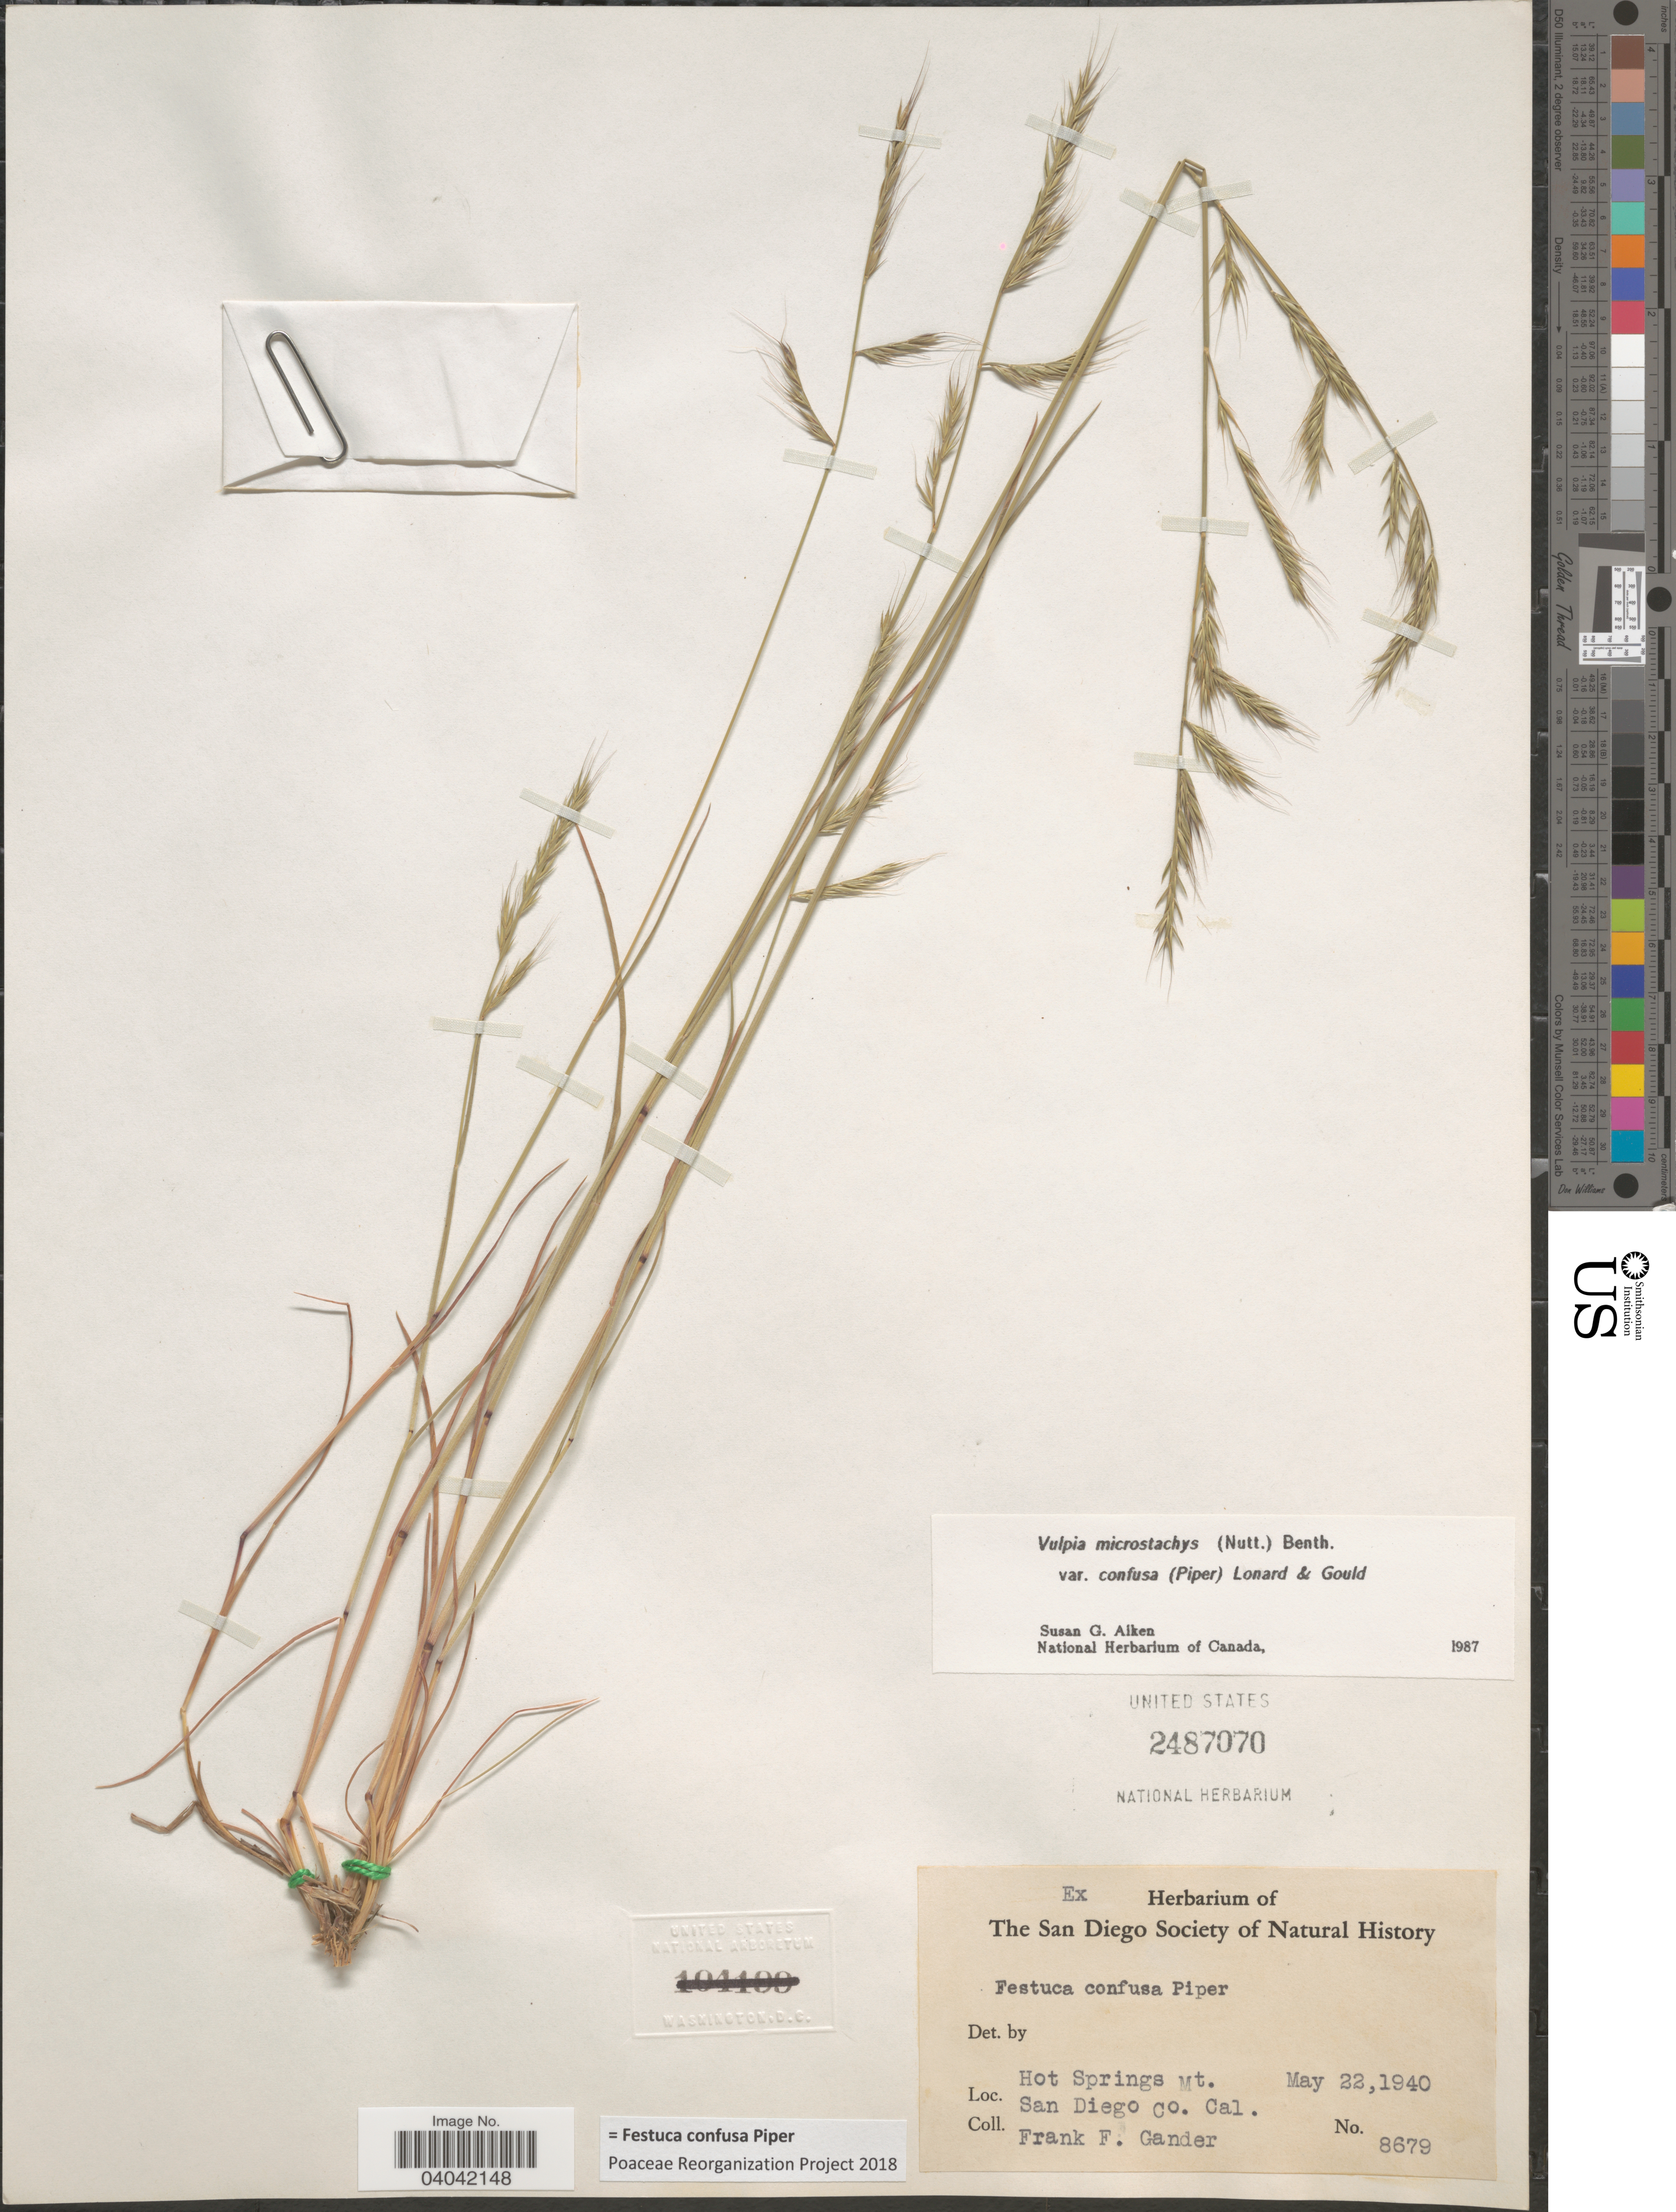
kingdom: Plantae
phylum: Tracheophyta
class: Liliopsida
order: Poales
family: Poaceae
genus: Festuca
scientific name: Festuca confusa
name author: Piper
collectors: F. Gander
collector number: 8679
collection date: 1940-05-22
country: United States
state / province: California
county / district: San Diego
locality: Hot Springs Mt. San Diego Co.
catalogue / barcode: US 2487070